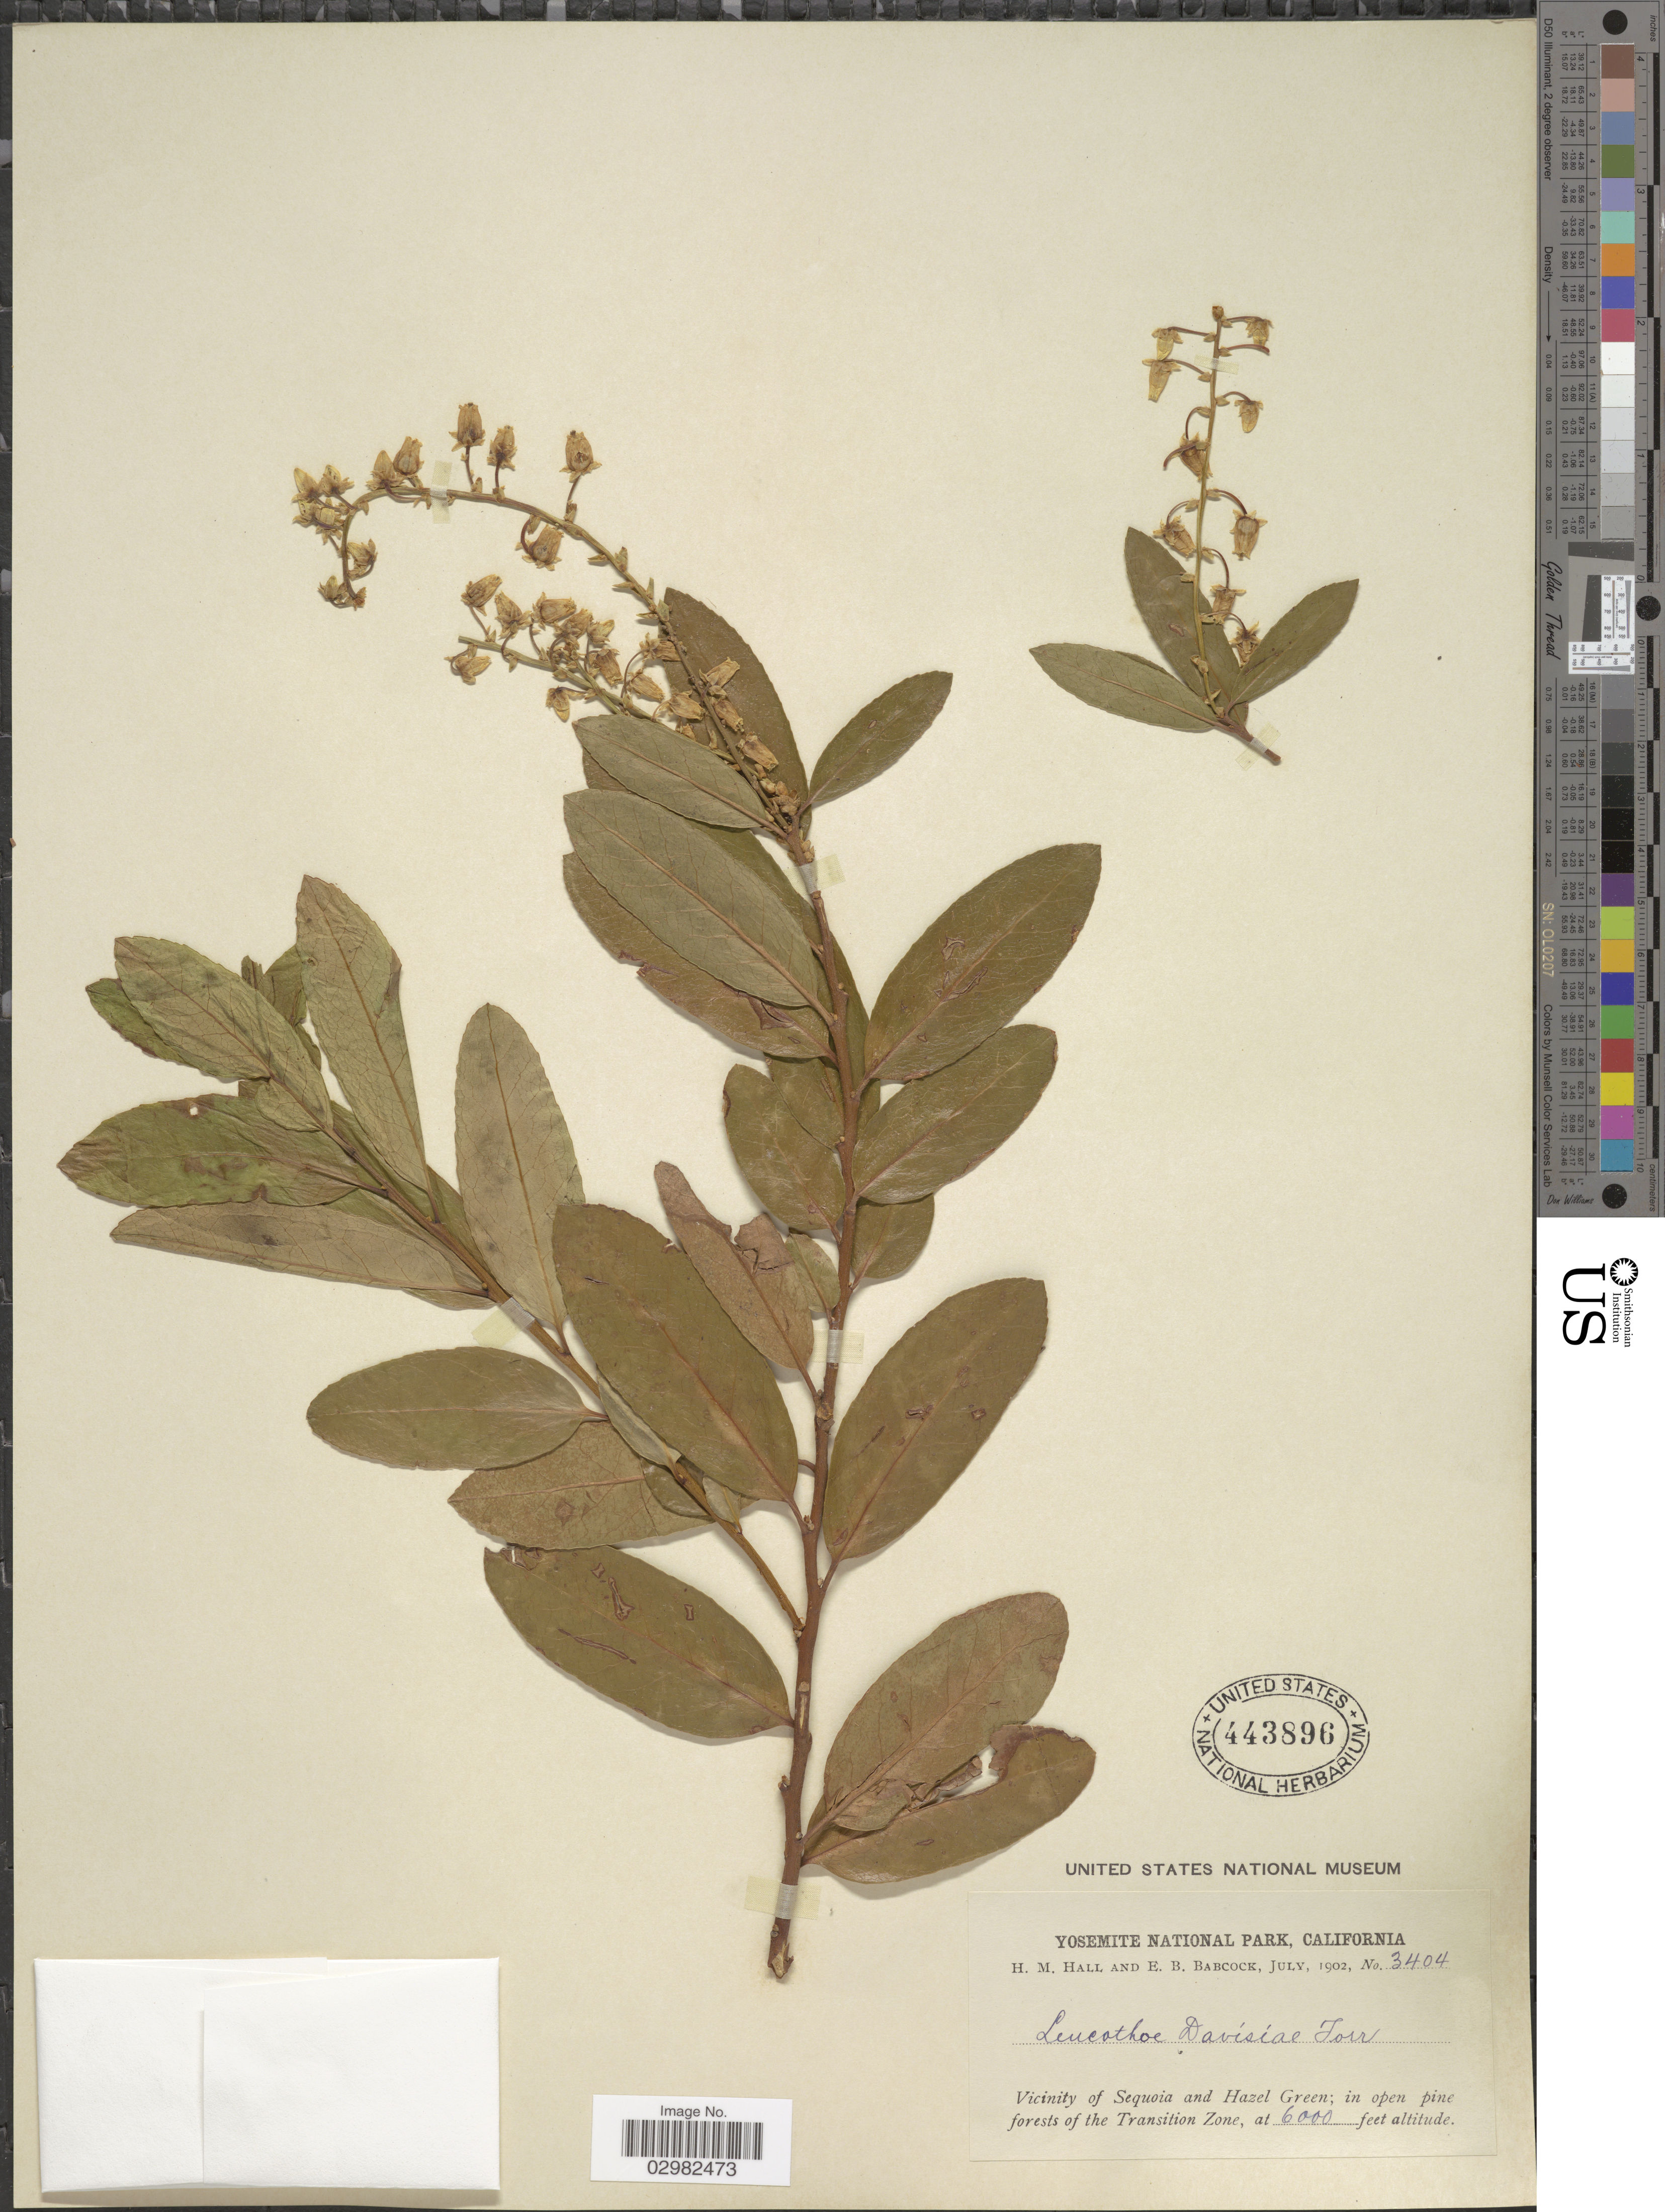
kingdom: Plantae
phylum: Tracheophyta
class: Magnoliopsida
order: Ericales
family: Ericaceae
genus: Leucothoe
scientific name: Leucothoë davisiae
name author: Torr.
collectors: H. M. Hall & E. B. Babcock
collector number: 3404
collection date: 1902-07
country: United States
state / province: California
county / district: Mariposa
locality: Yosemite National Park, Vicinity of Sequoia and Hazel Green, in open pine forests of the Transition Zone.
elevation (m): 1829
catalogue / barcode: US 443896